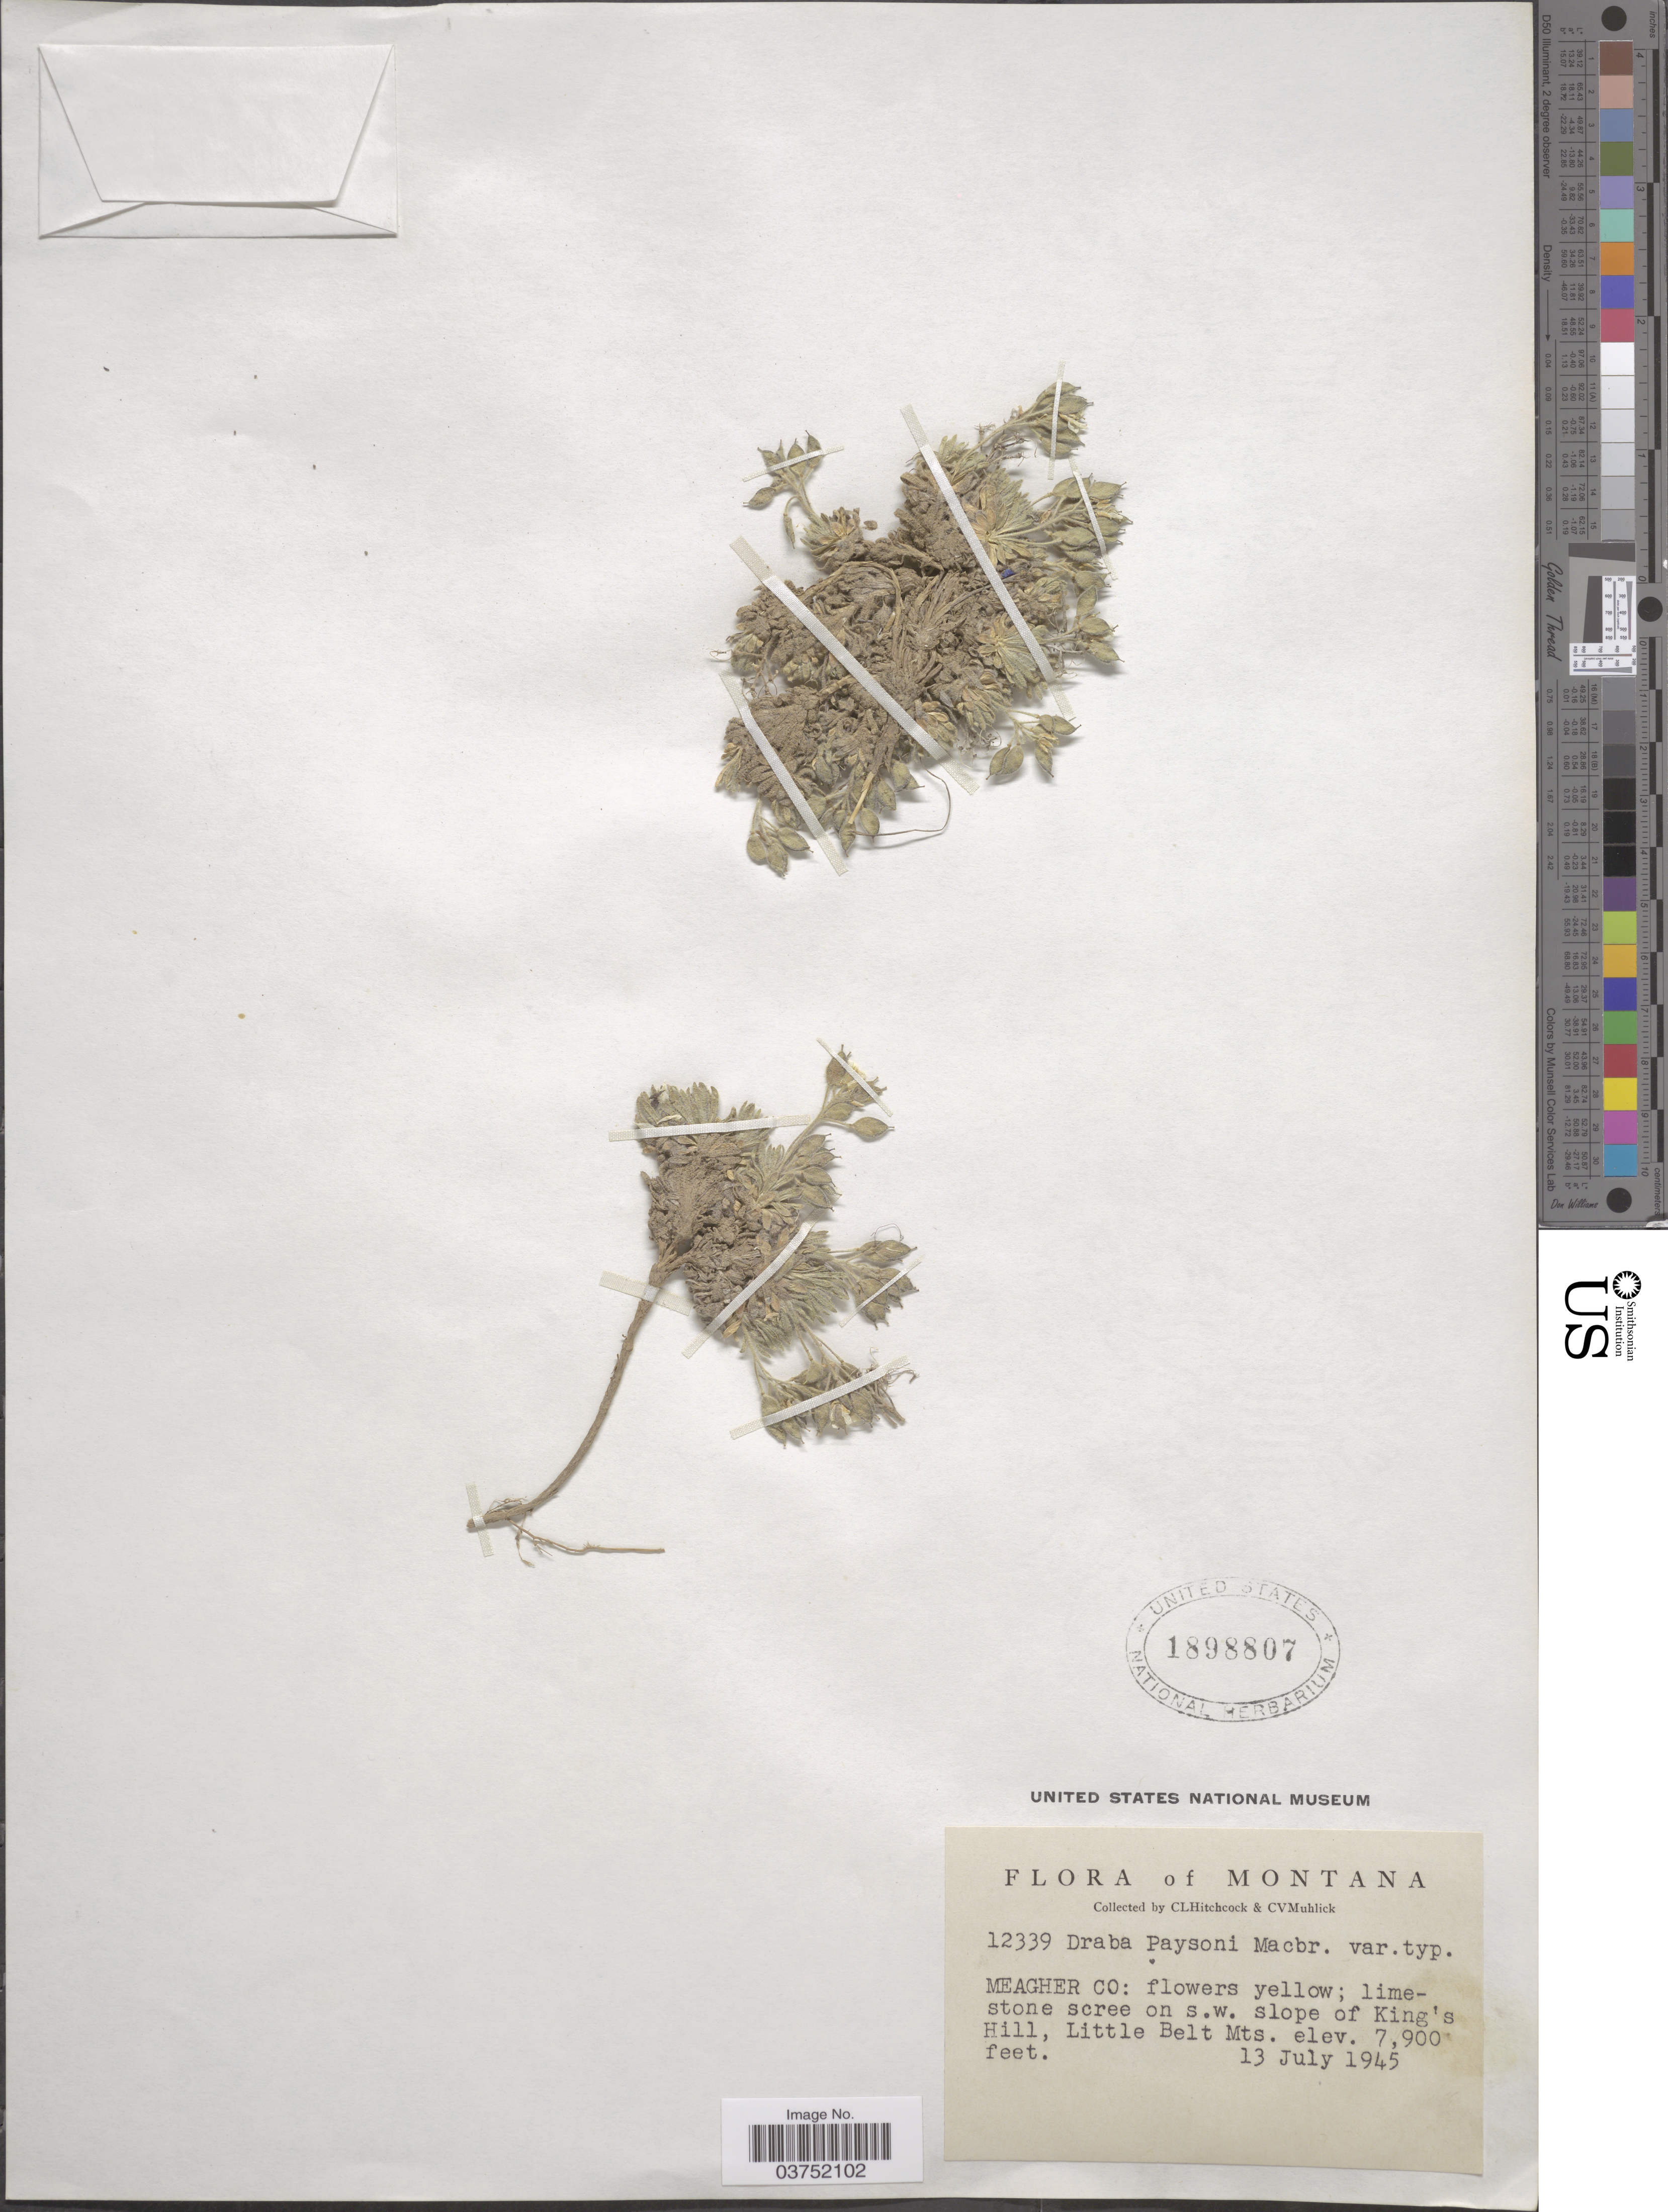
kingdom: Plantae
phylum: Tracheophyta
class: Magnoliopsida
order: Brassicales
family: Brassicaceae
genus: Draba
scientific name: Draba paysonii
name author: J.F. Macbr.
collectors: C. L. Hitchcock & C. V. Muhlick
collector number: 12339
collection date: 1945-07-13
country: United States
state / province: Montana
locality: Meagher Co: limestone scree on s.w. slope of King's Hill, Little Belt Mts.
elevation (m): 2408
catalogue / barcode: US 1898807